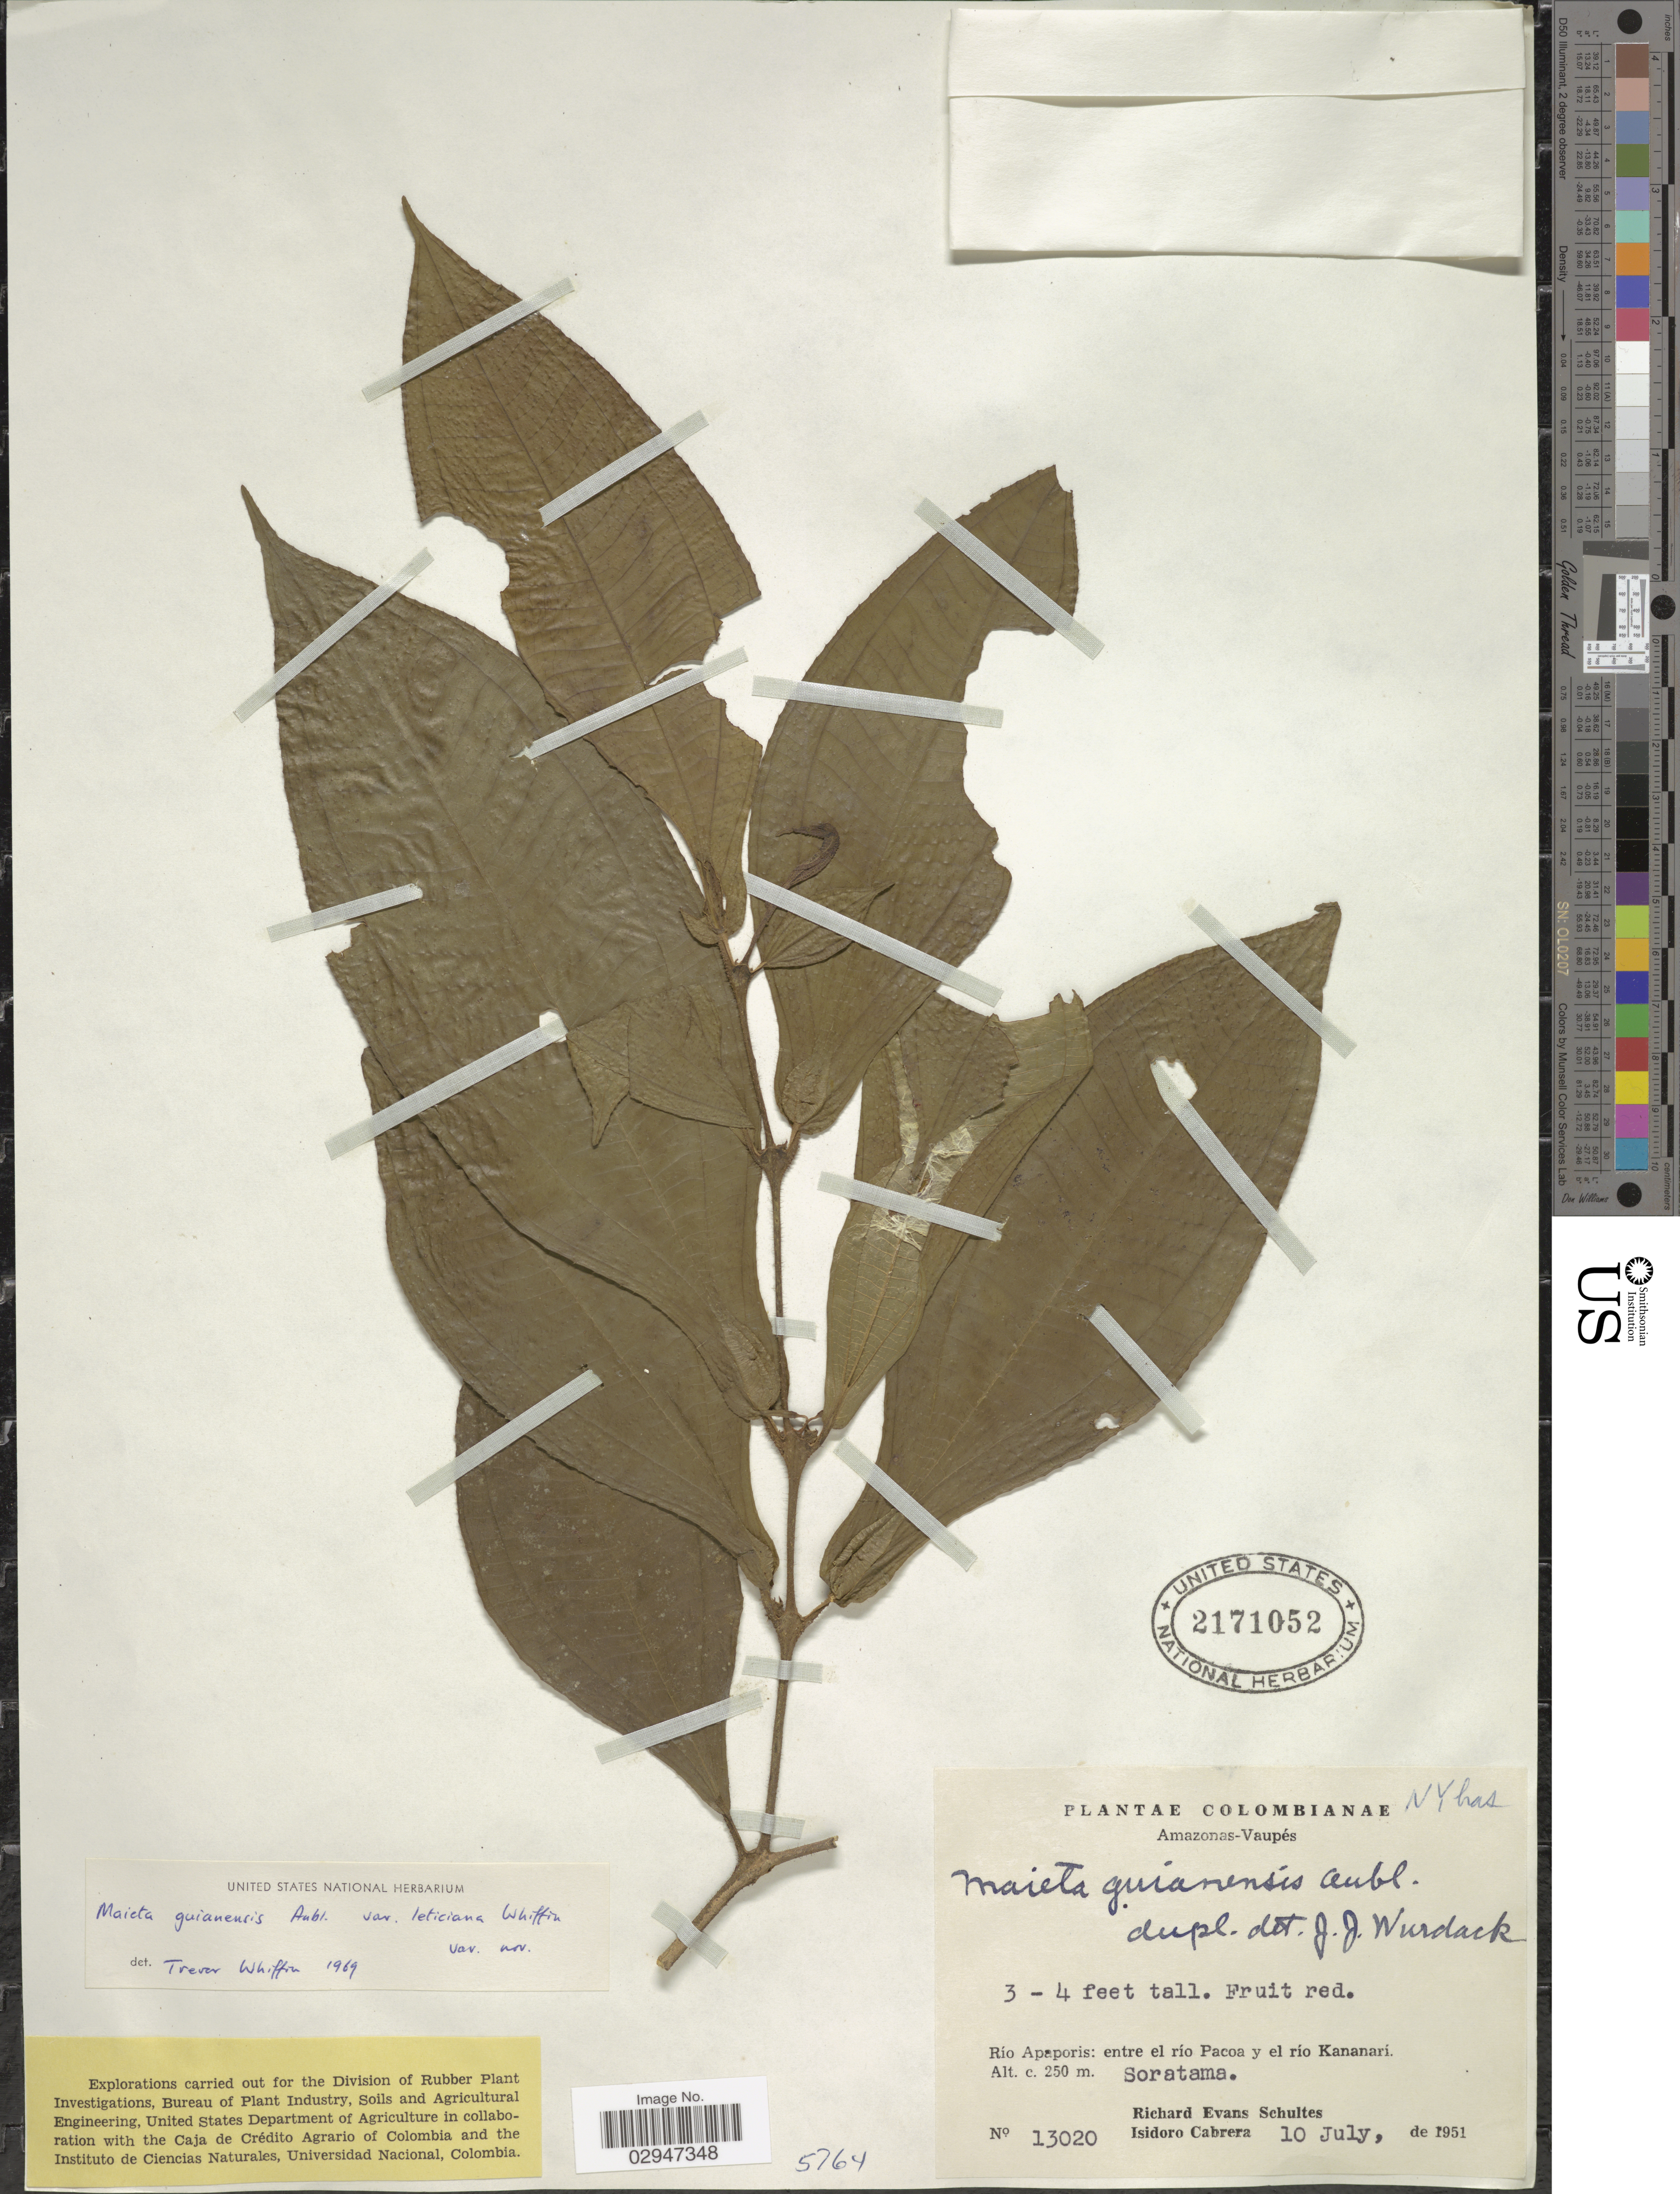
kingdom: Plantae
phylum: Tracheophyta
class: Magnoliopsida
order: Myrtales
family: Melastomataceae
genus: Maieta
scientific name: Maieta guianensis var. leticiana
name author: Whiffin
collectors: R. E. Schultes & I. Cabrera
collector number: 13020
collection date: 1951-07-10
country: Colombia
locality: Amazonas-Vaupés. Río-Apaporis: entre el río Pacoa y el río Kananari. Soratama.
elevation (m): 250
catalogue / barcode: US 2171052